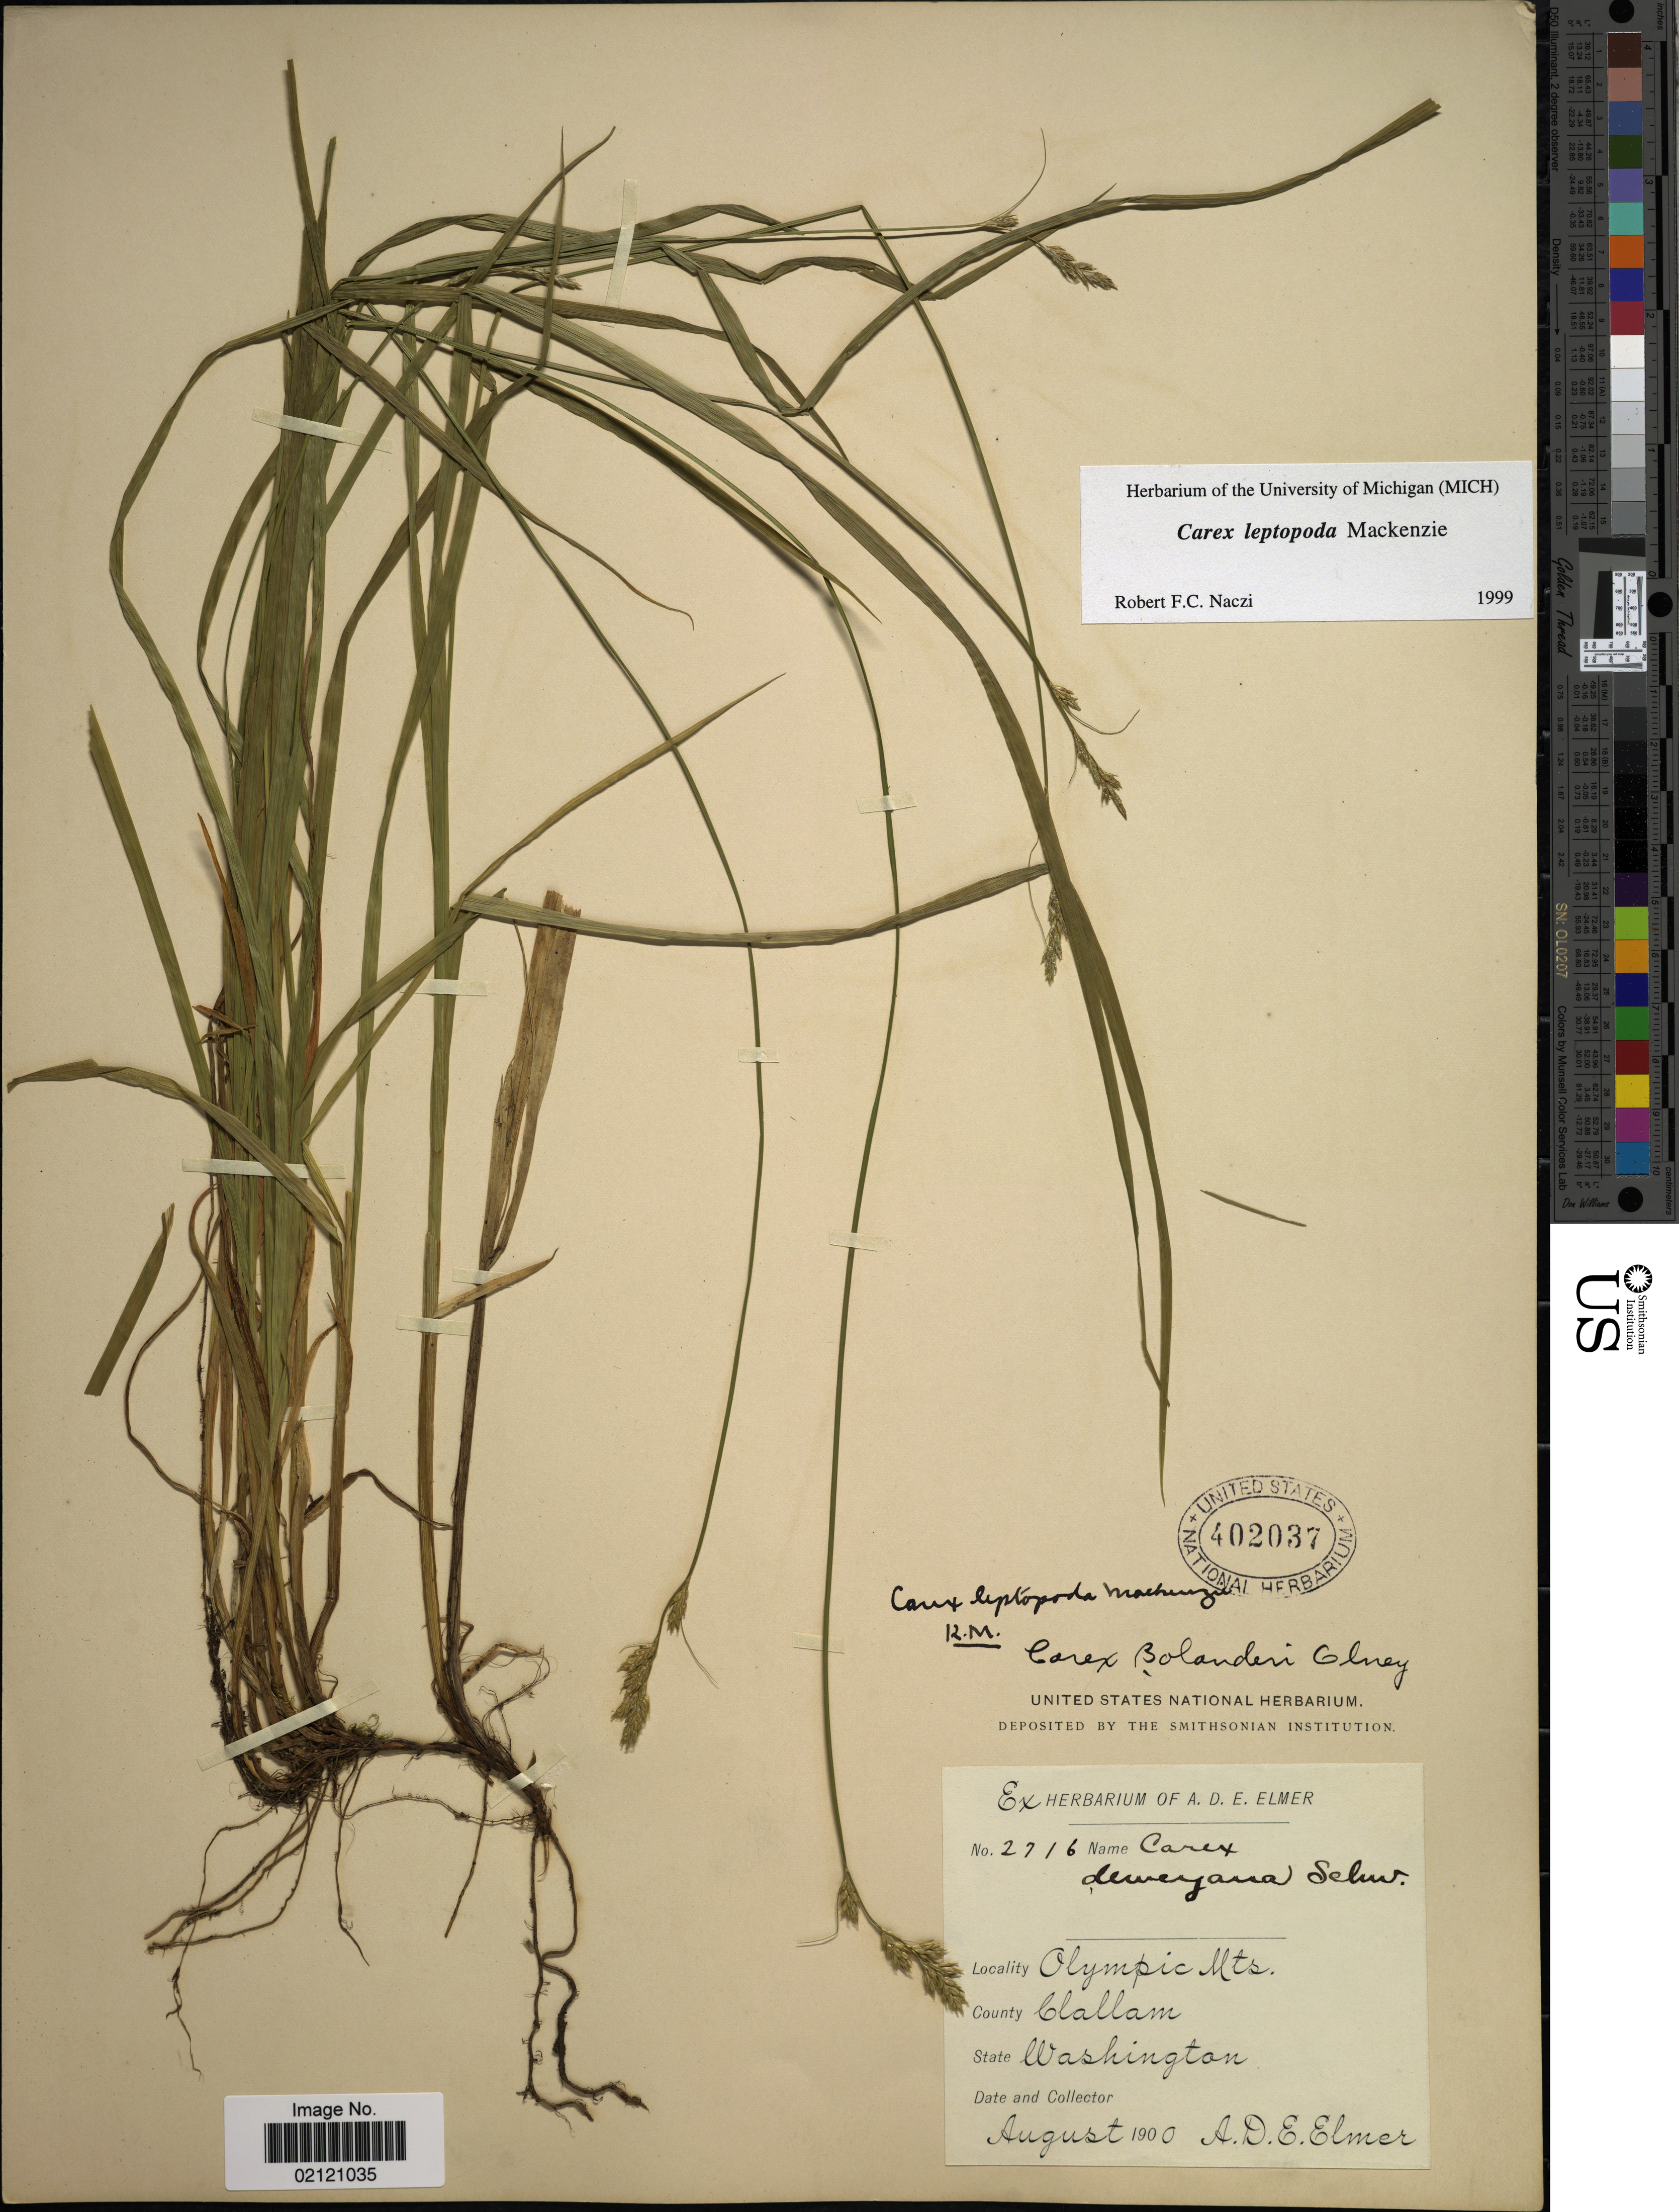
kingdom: Plantae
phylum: Tracheophyta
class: Liliopsida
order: Poales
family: Cyperaceae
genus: Carex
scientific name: Carex leptopoda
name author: Mack.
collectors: A. D. E. Elmer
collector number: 2716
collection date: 1900-08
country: United States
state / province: Washington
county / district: Clallam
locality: Olympic Mts., County Clallam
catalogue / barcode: US 402037